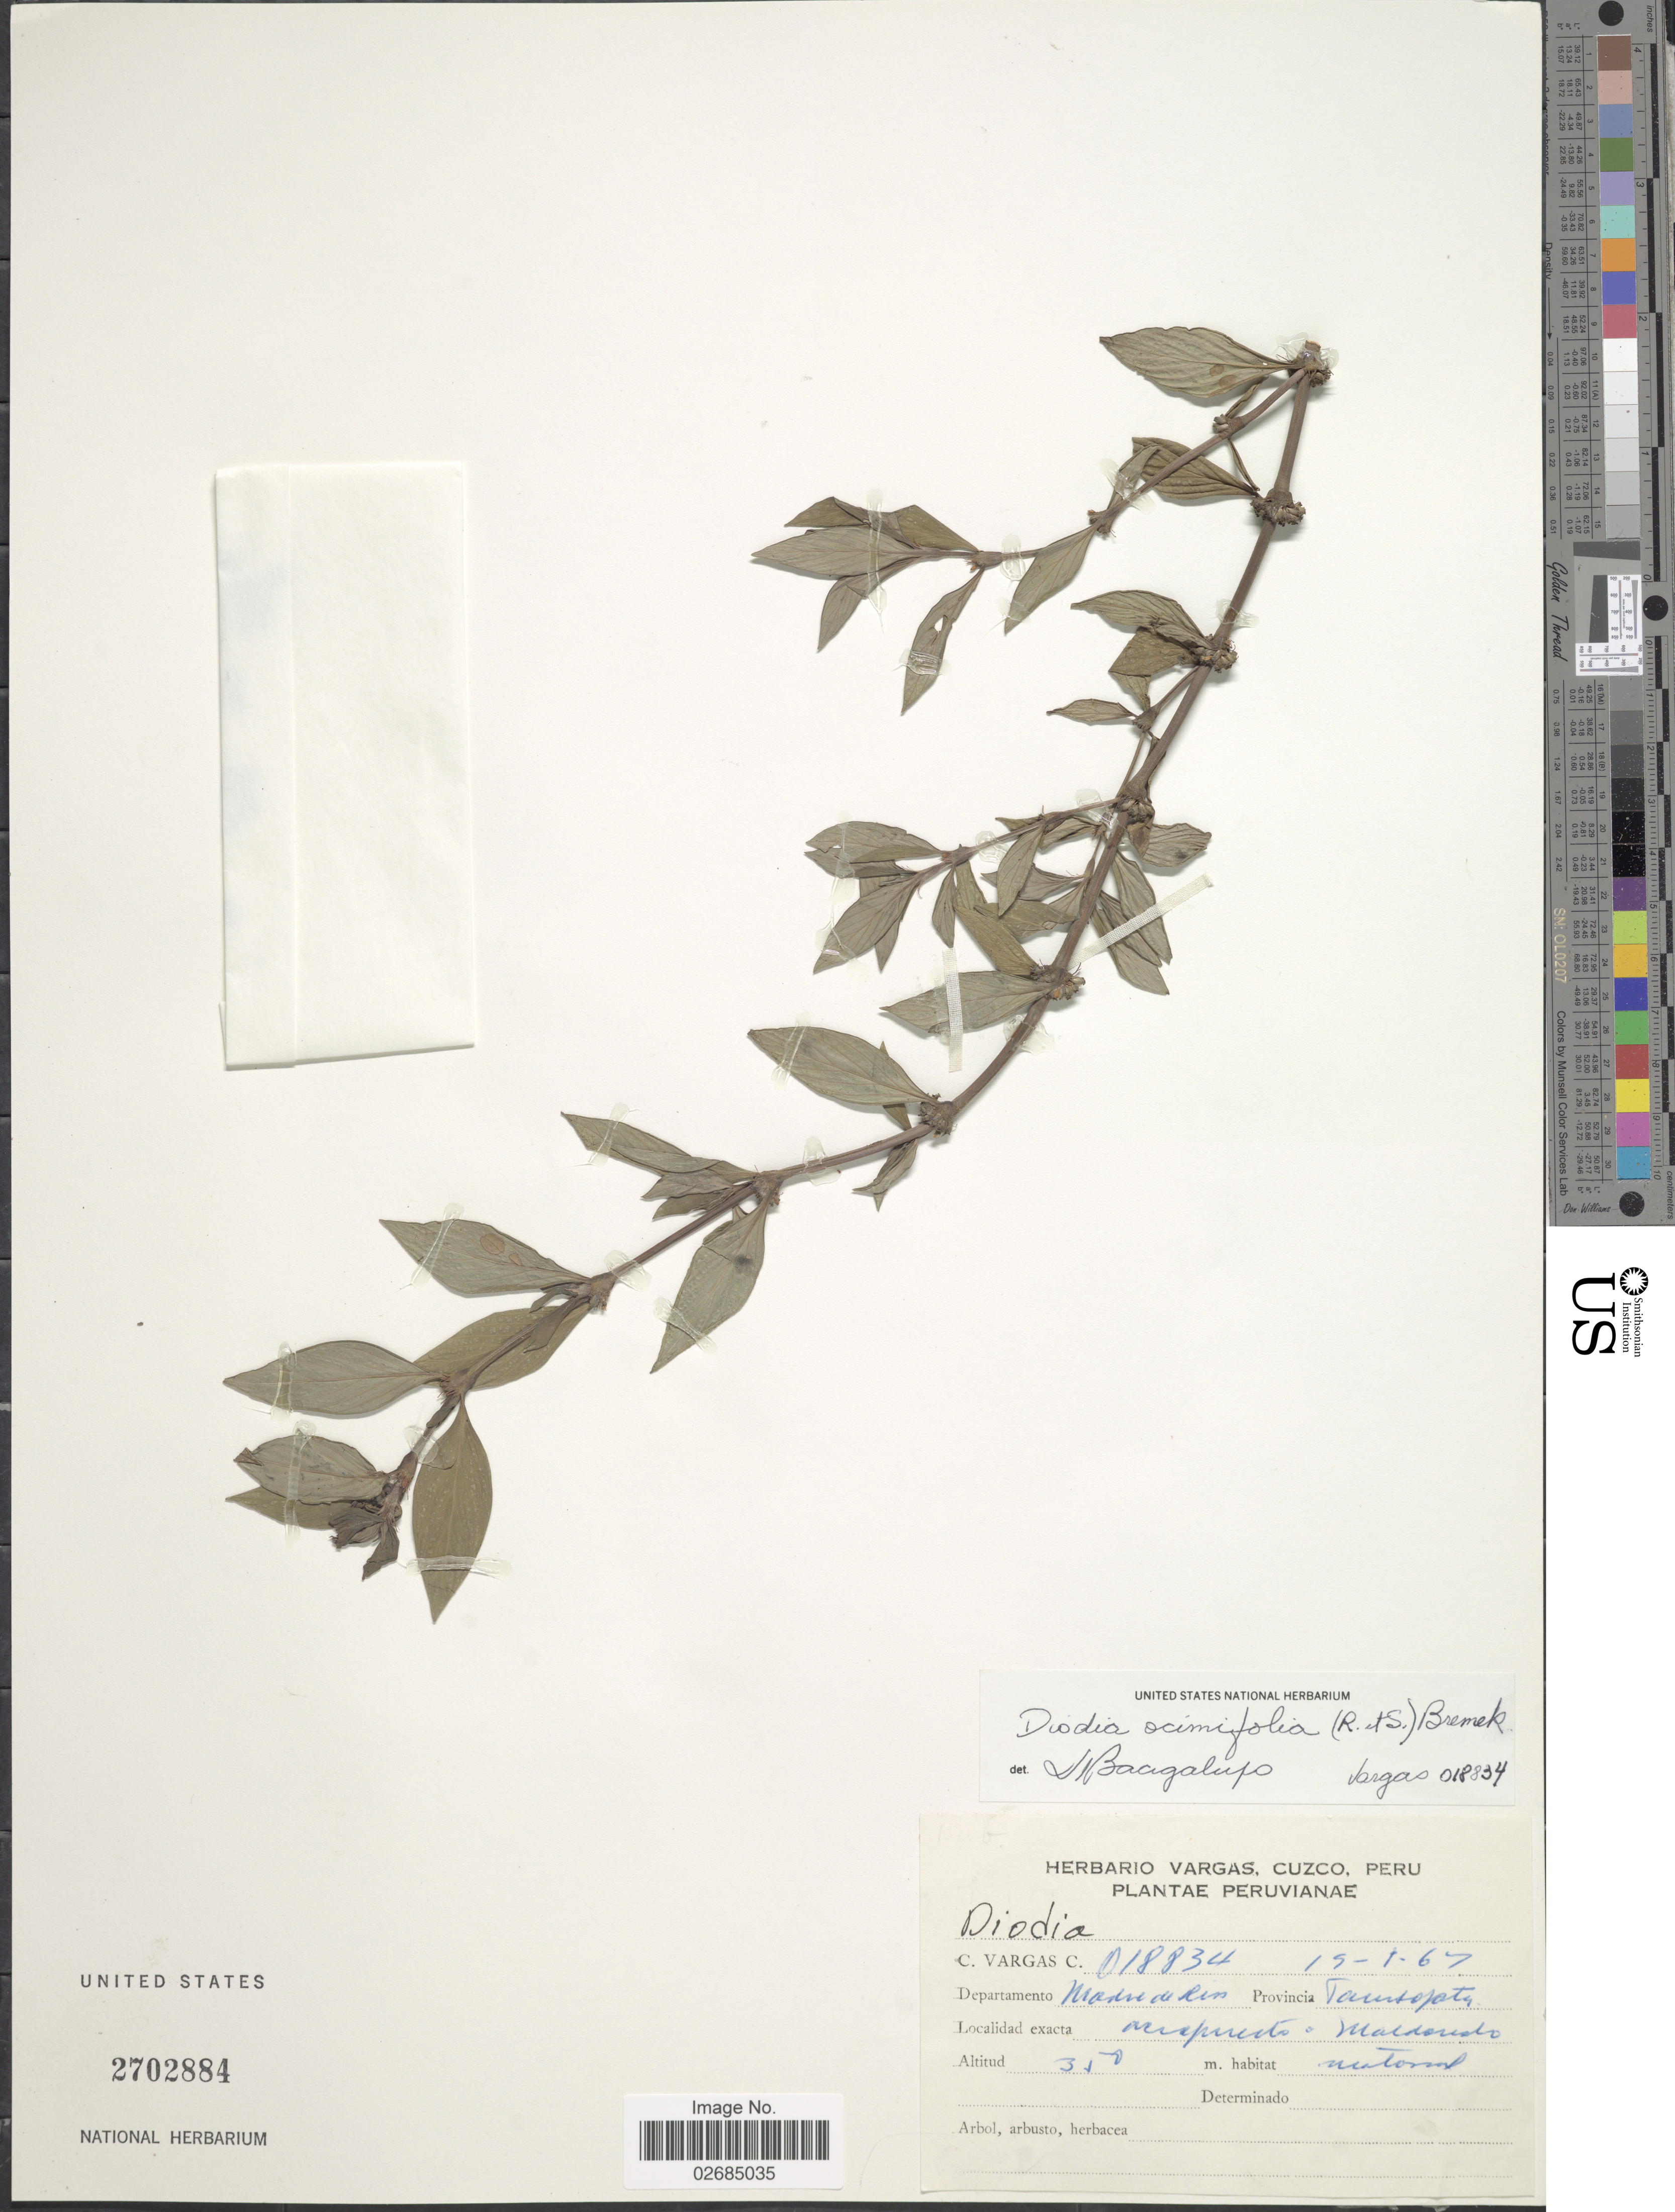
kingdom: Plantae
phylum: Tracheophyta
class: Magnoliopsida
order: Gentianales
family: Rubiaceae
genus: Diodia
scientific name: Diodia ocimifolia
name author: (Willd. ex Roem. & Schult.) Bremek.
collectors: C. Vargas Calderón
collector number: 018834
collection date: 1967-01-19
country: Peru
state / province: Madre de Dios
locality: Departamento Madre de Dios, Provincia Tambopata, aeropuerto Maldonado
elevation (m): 350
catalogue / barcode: US 2702884